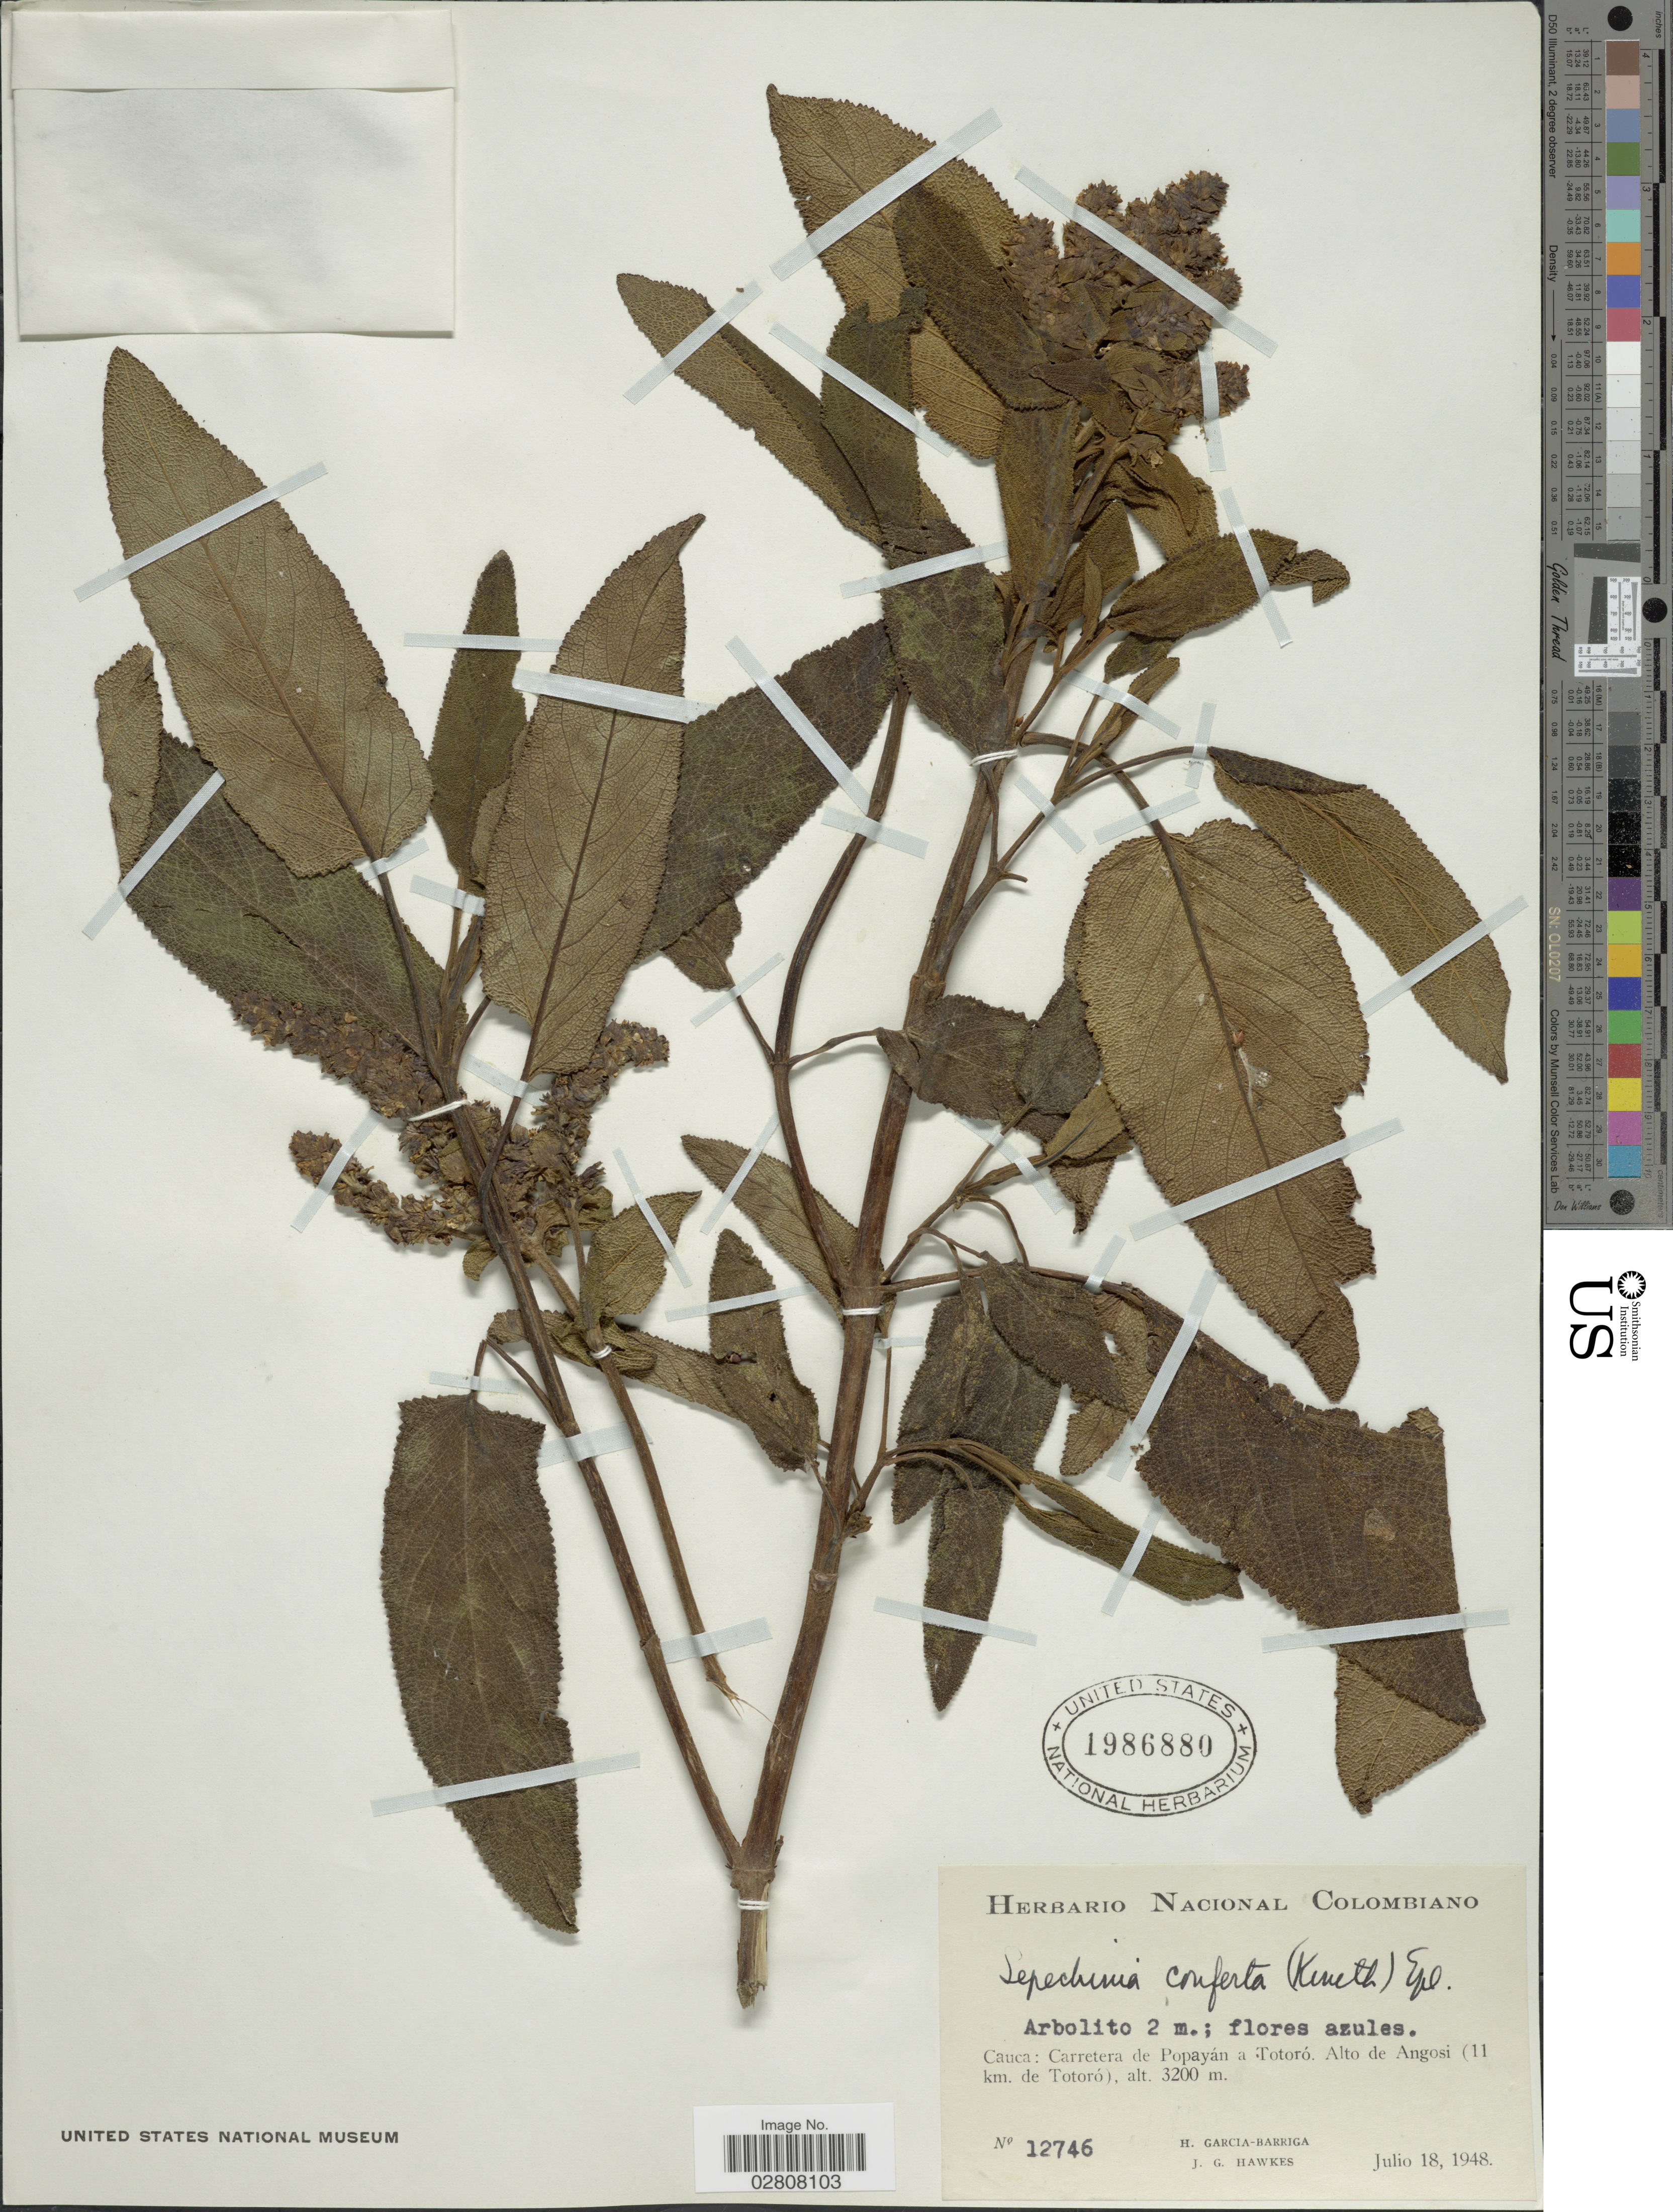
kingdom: Plantae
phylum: Tracheophyta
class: Magnoliopsida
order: Lamiales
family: Lamiaceae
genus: Lepechinia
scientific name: Lepechinia conferta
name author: (Benth.) Epling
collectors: H. García Barriga & J. Hawkes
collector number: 12746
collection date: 1948-07-18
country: Colombia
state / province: Cauca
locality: Cauca: Carretera de Popayán a Totoró. Alto de Angosi (11 km. de Totoró).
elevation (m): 3200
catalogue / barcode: US 1986880